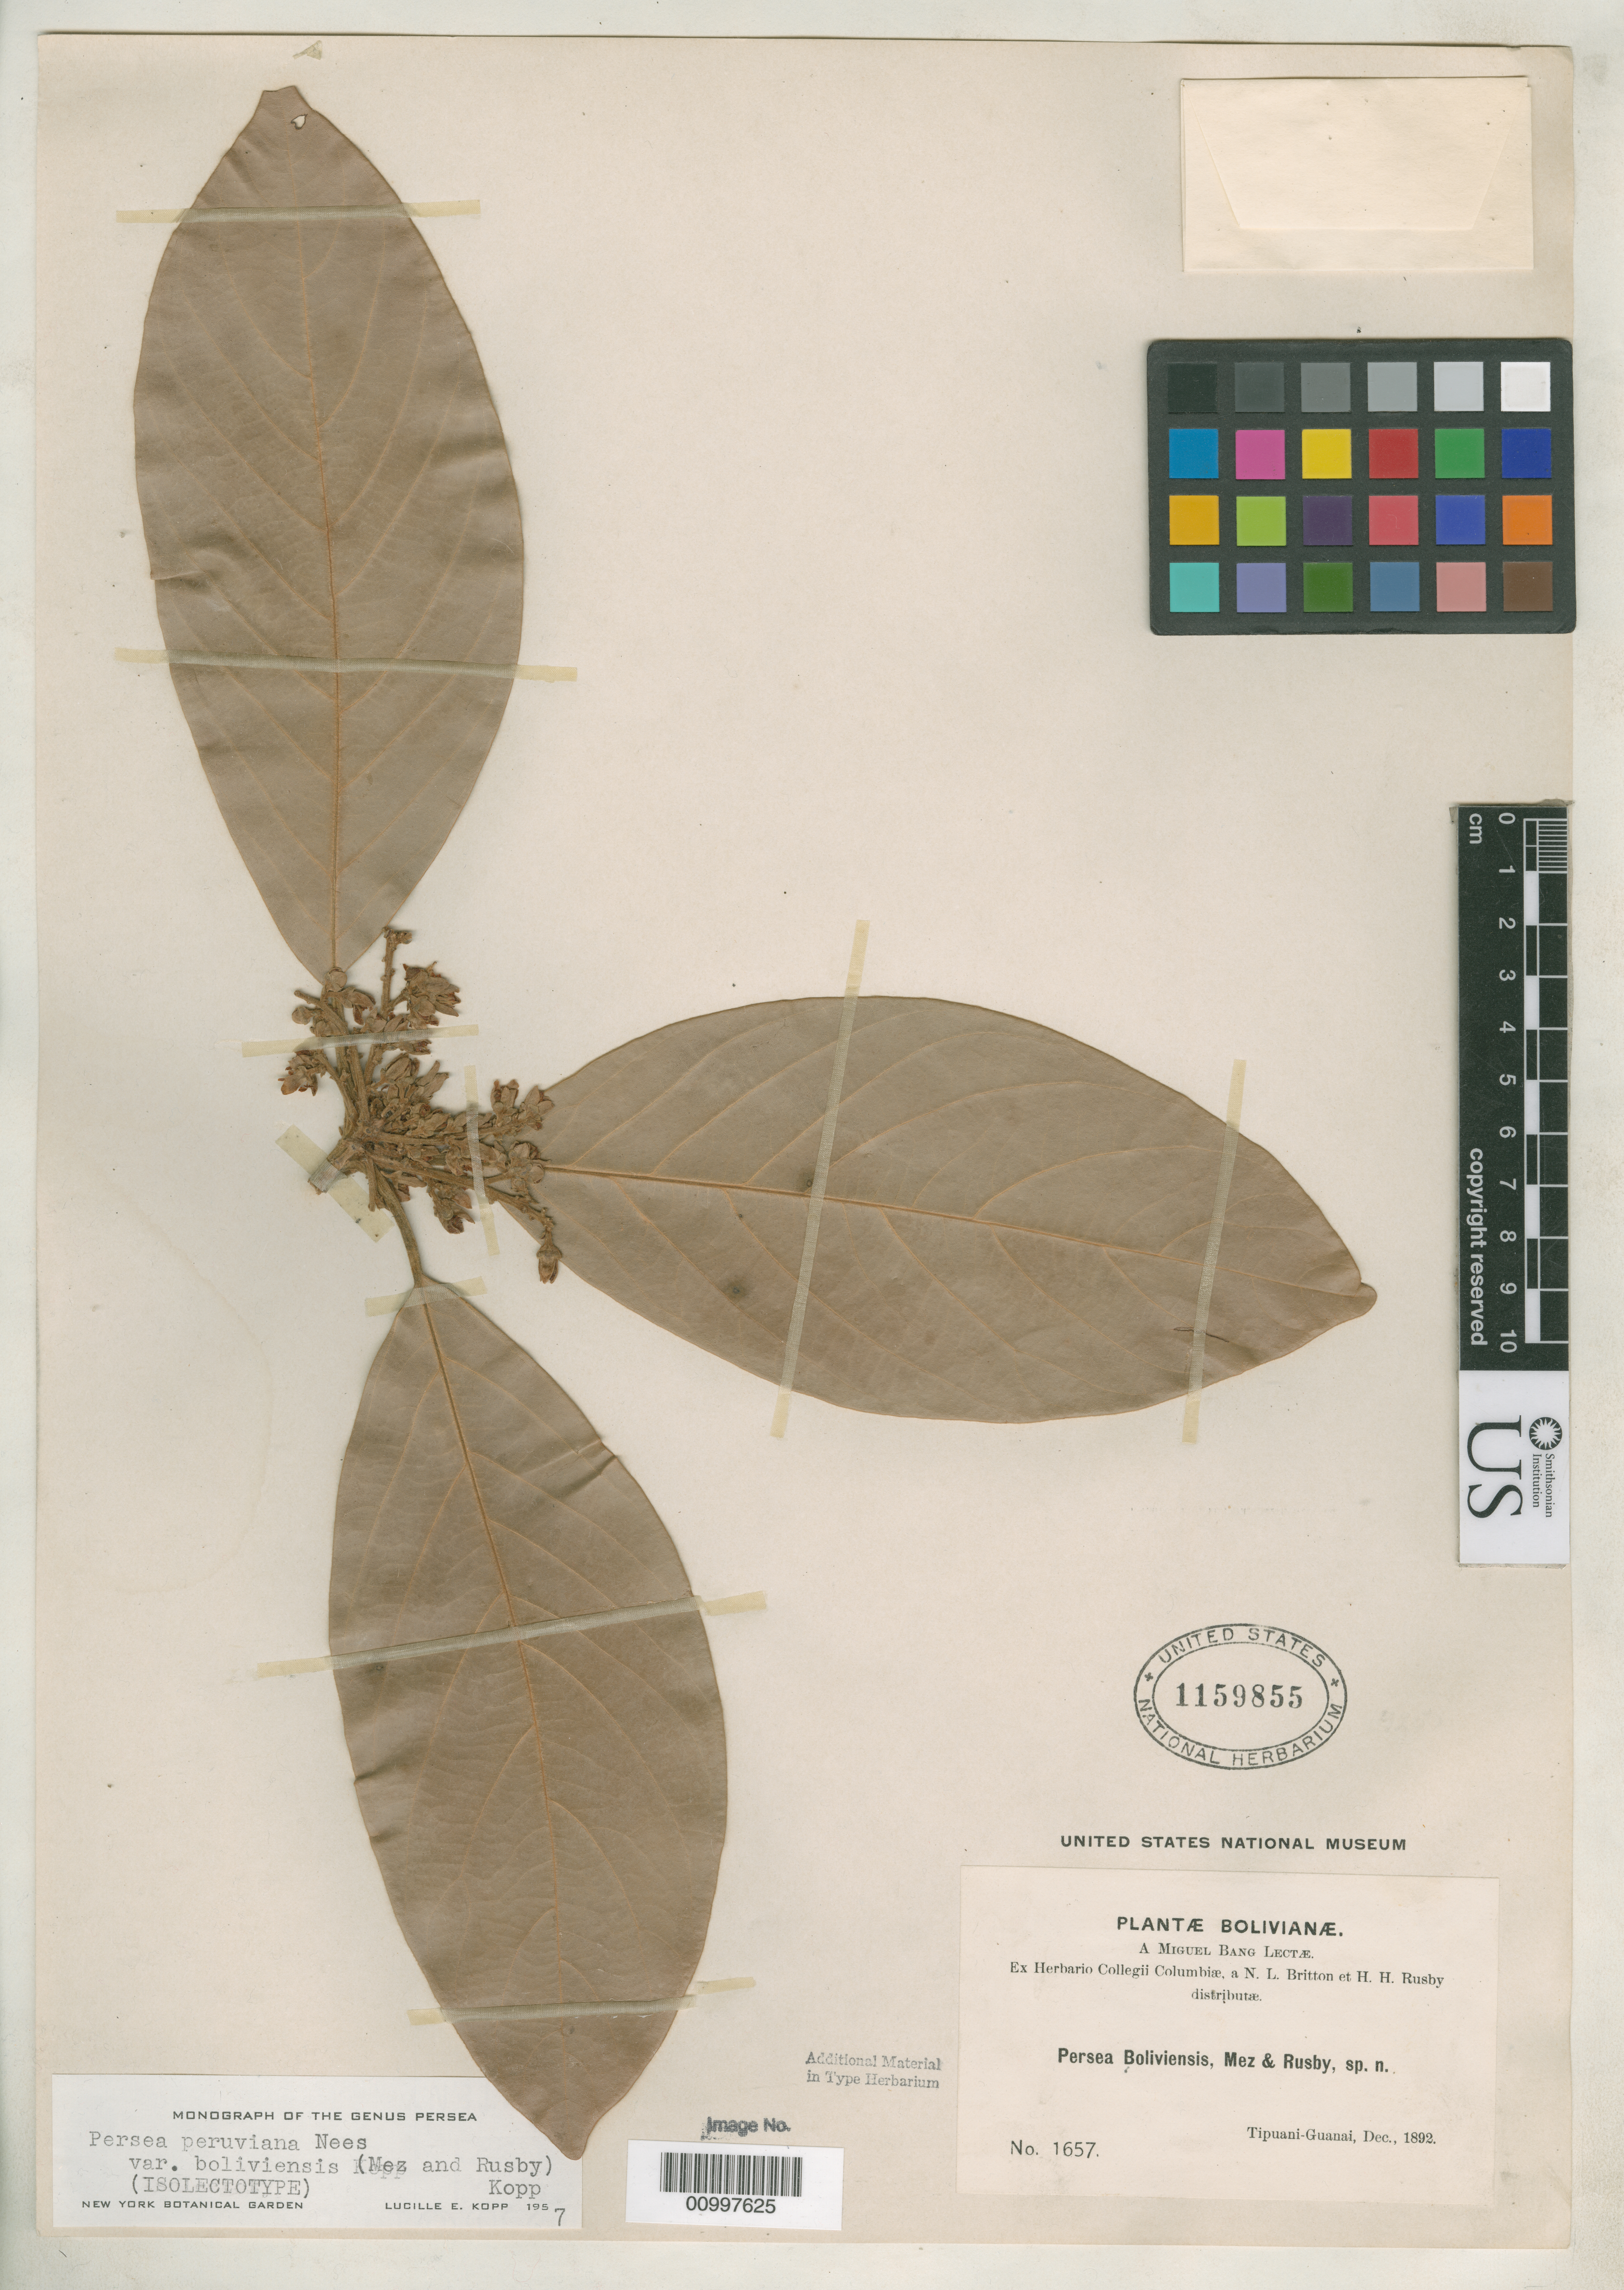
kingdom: Plantae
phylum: Tracheophyta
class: Magnoliopsida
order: Laurales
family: Lauraceae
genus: Persea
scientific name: Persea boliviensis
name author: Mez & Rusby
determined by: Kopp, L. E., (NY), New York Botanical Garden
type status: Isolectotype; Syntype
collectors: M. Bang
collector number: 1657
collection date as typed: Dec 1892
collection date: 1892-12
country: Bolivia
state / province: La Paz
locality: Tipuani-Guanai.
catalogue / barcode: US 1159855